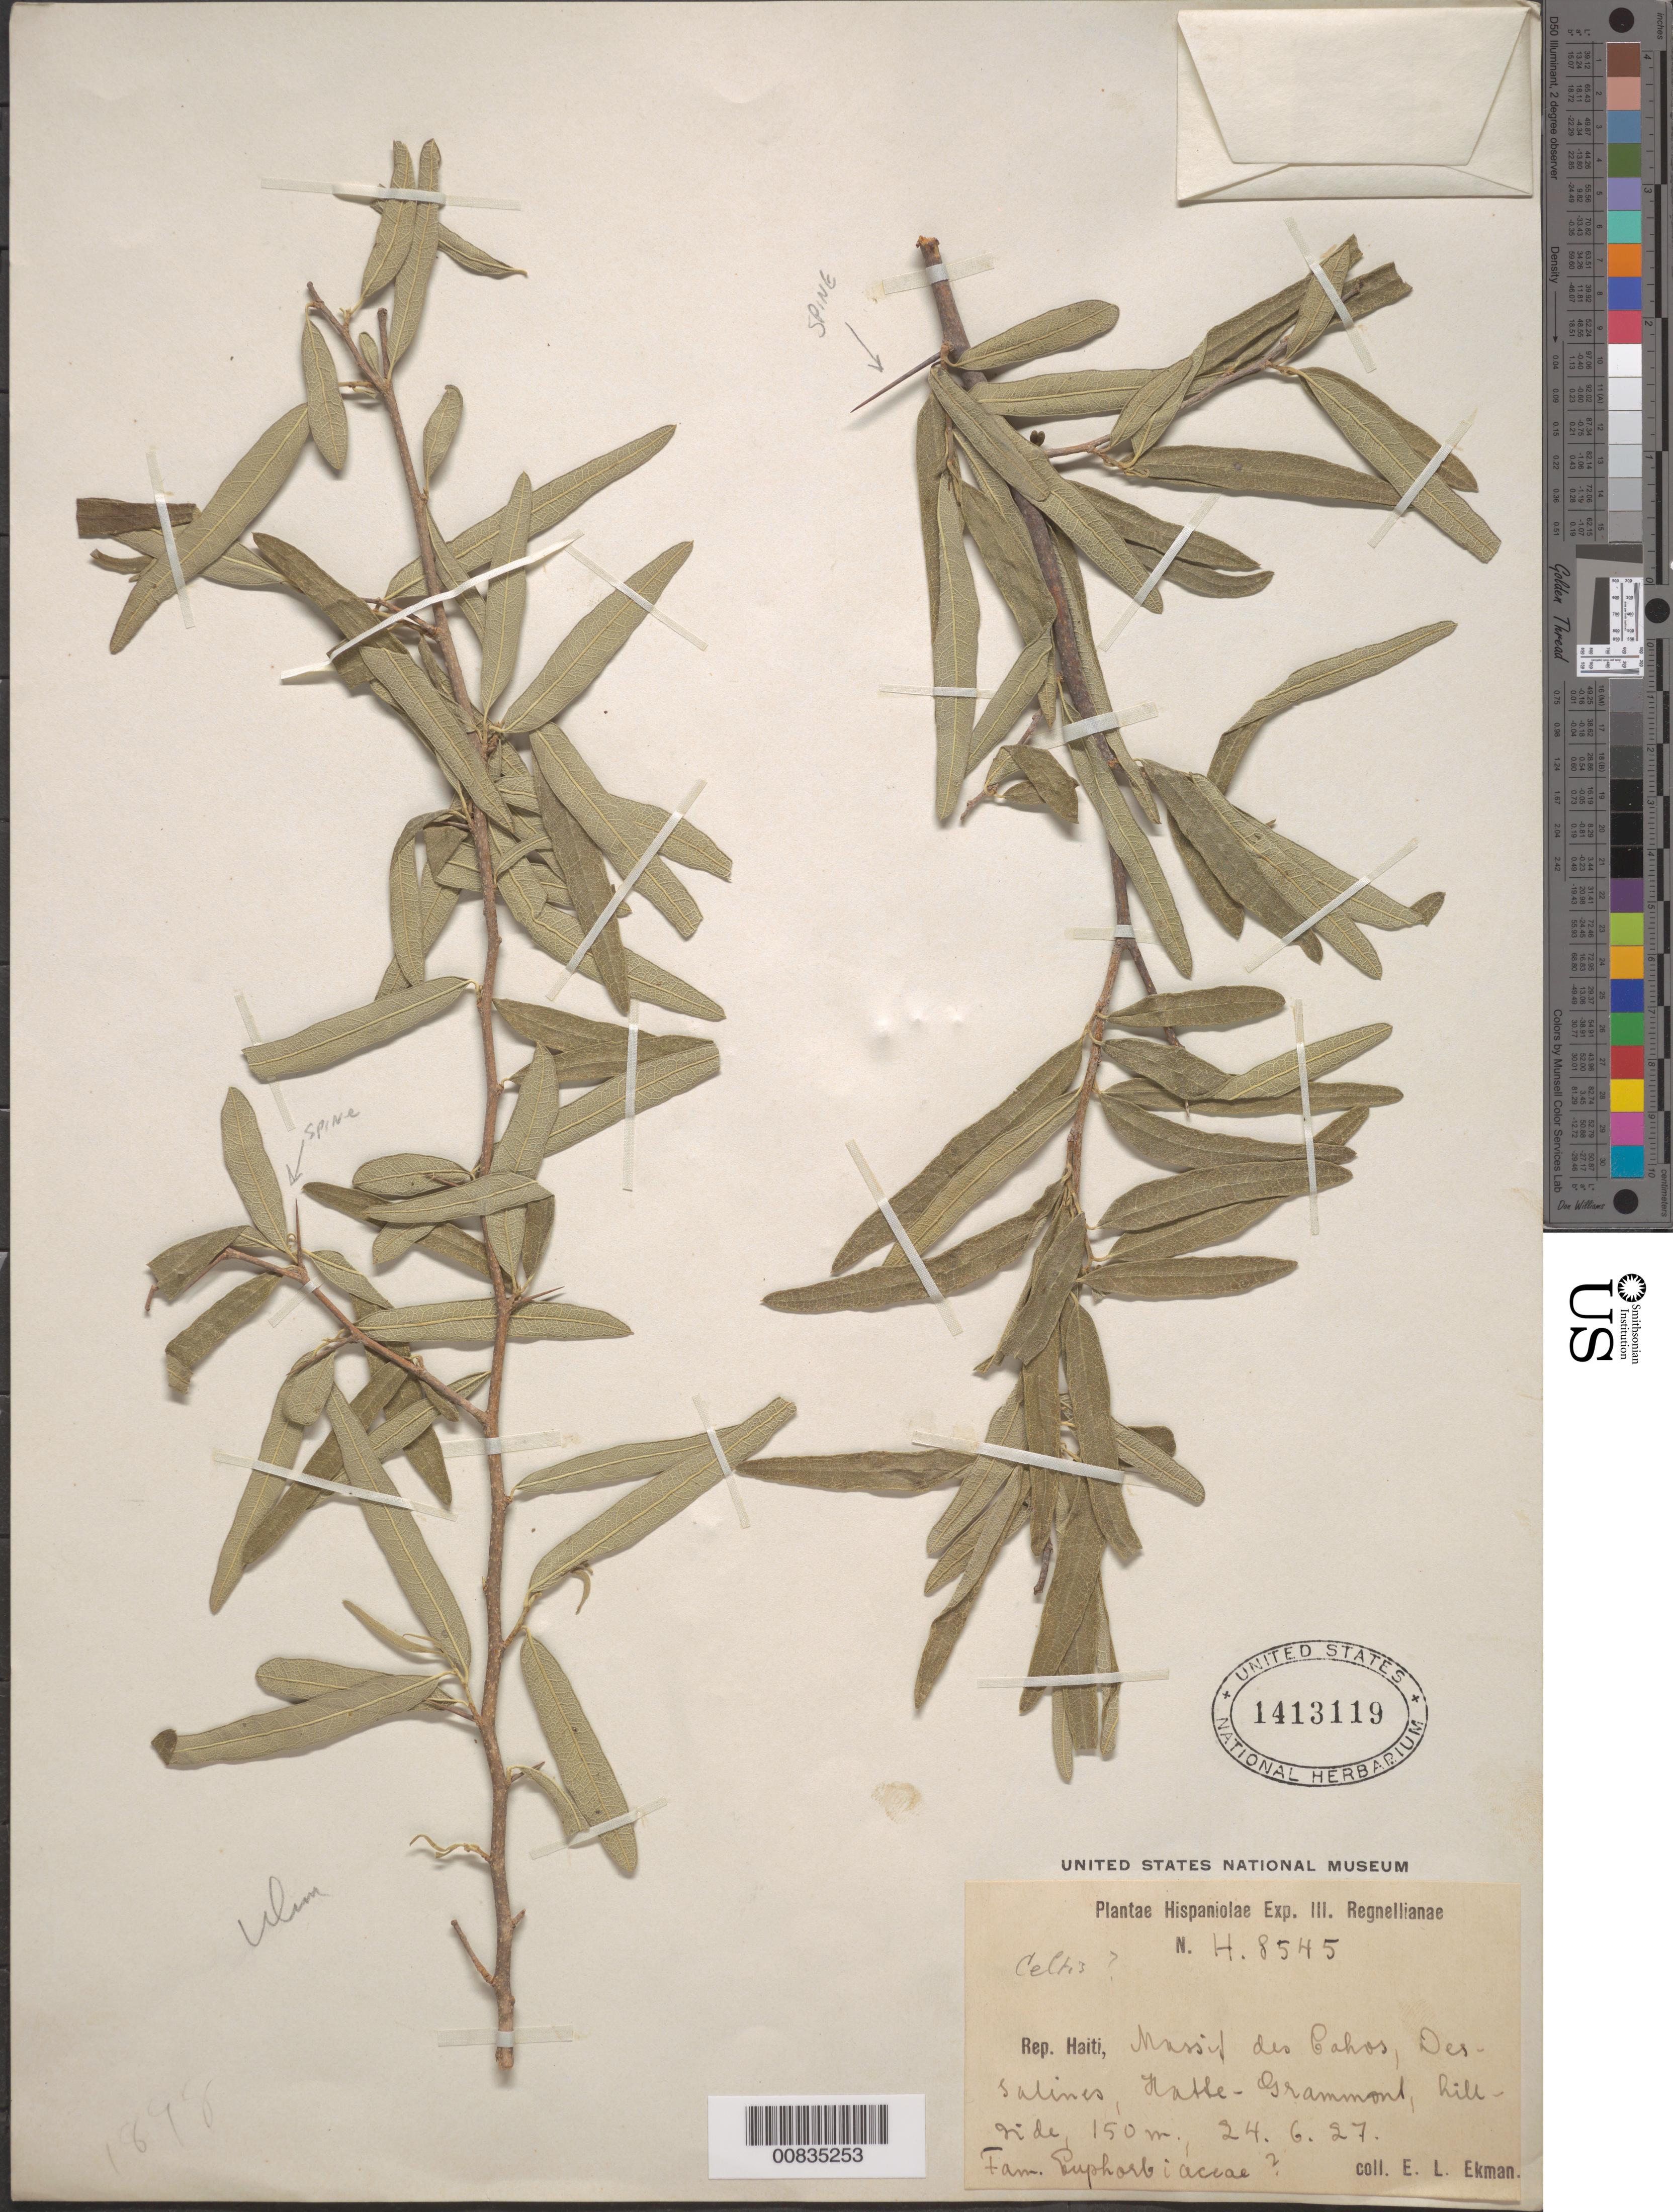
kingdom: Plantae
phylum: Tracheophyta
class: Magnoliopsida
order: Rosales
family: Cannabaceae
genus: Celtis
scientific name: Celtis sp.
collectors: E. L. Ekman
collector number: H 8545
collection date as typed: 24 Jun 1927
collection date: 1927-06-24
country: Haiti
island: Hispaniola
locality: Massif des Cahos, Dessalines, Hatte-Grammont.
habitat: Hillside.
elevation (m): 150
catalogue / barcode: US 1413119